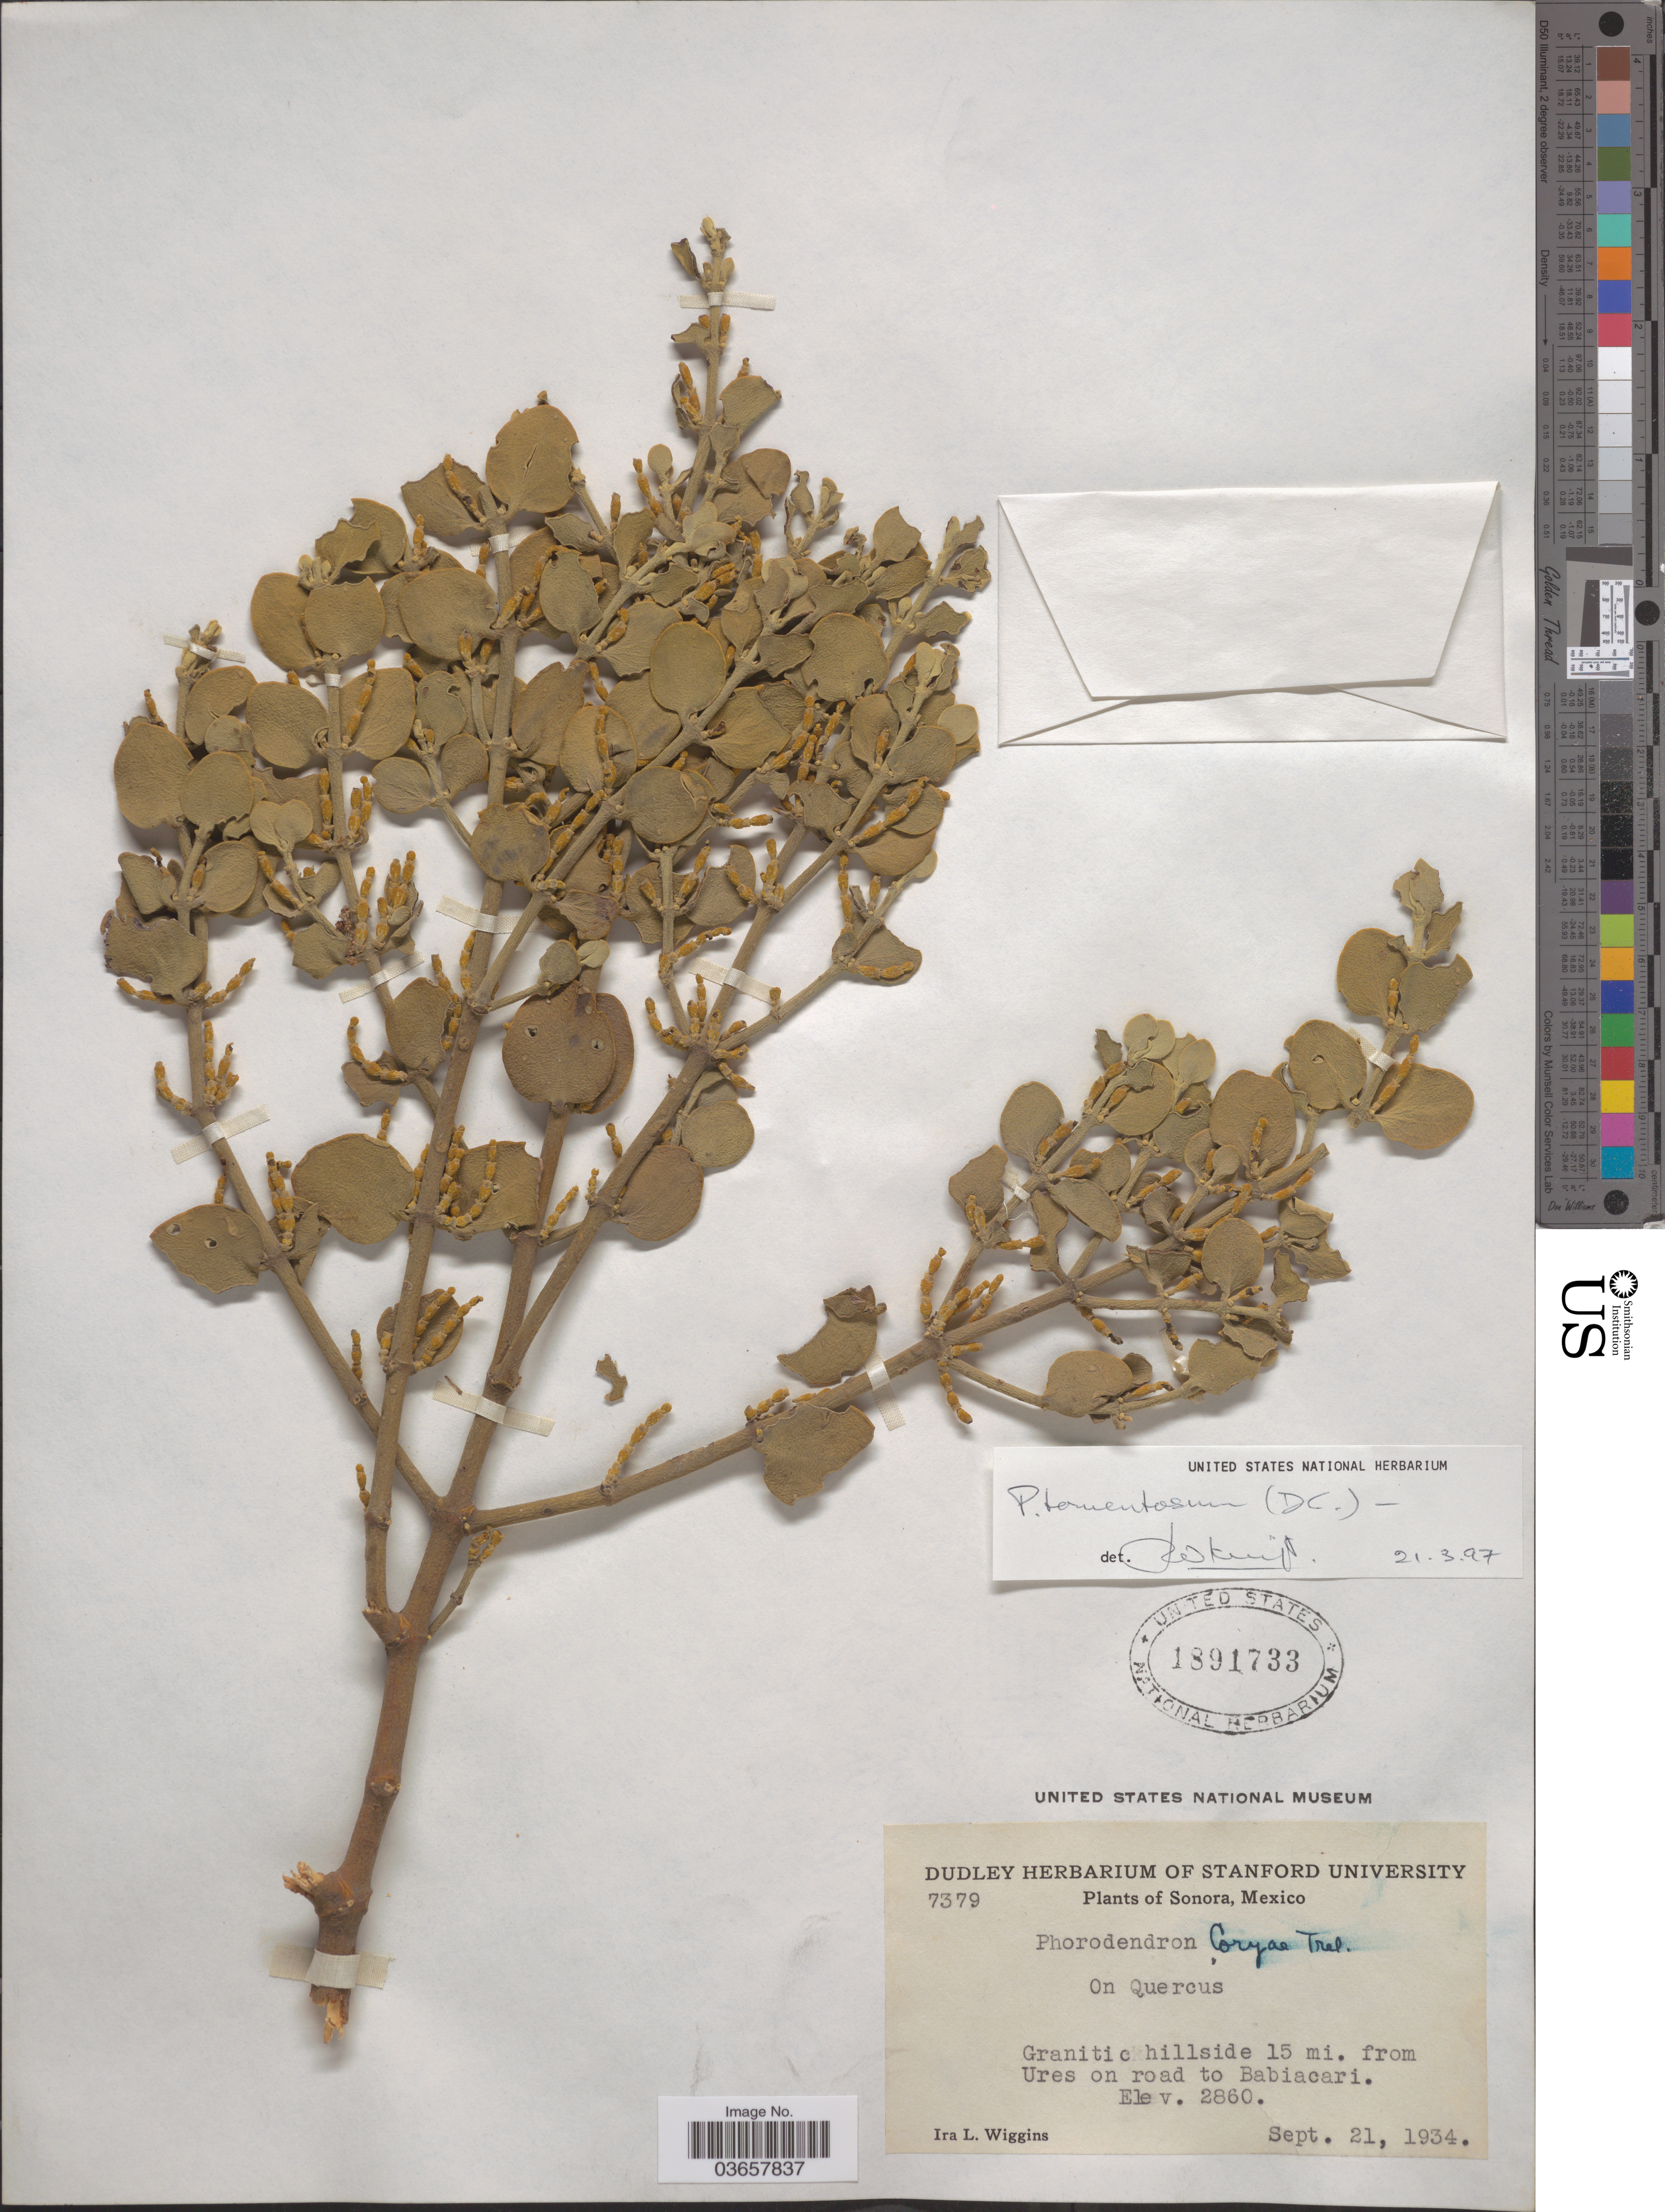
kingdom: Plantae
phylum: Tracheophyta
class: Magnoliopsida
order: Santalales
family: Viscaceae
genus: Phoradendron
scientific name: Phoradendron tomentosum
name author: DC.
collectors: I. L. Wiggins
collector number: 7379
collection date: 1934-09-21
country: Mexico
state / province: Sonora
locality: On Quercus. Granitic hillside 15 mi. from Ures on road to Babiacari.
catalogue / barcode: US 1891733